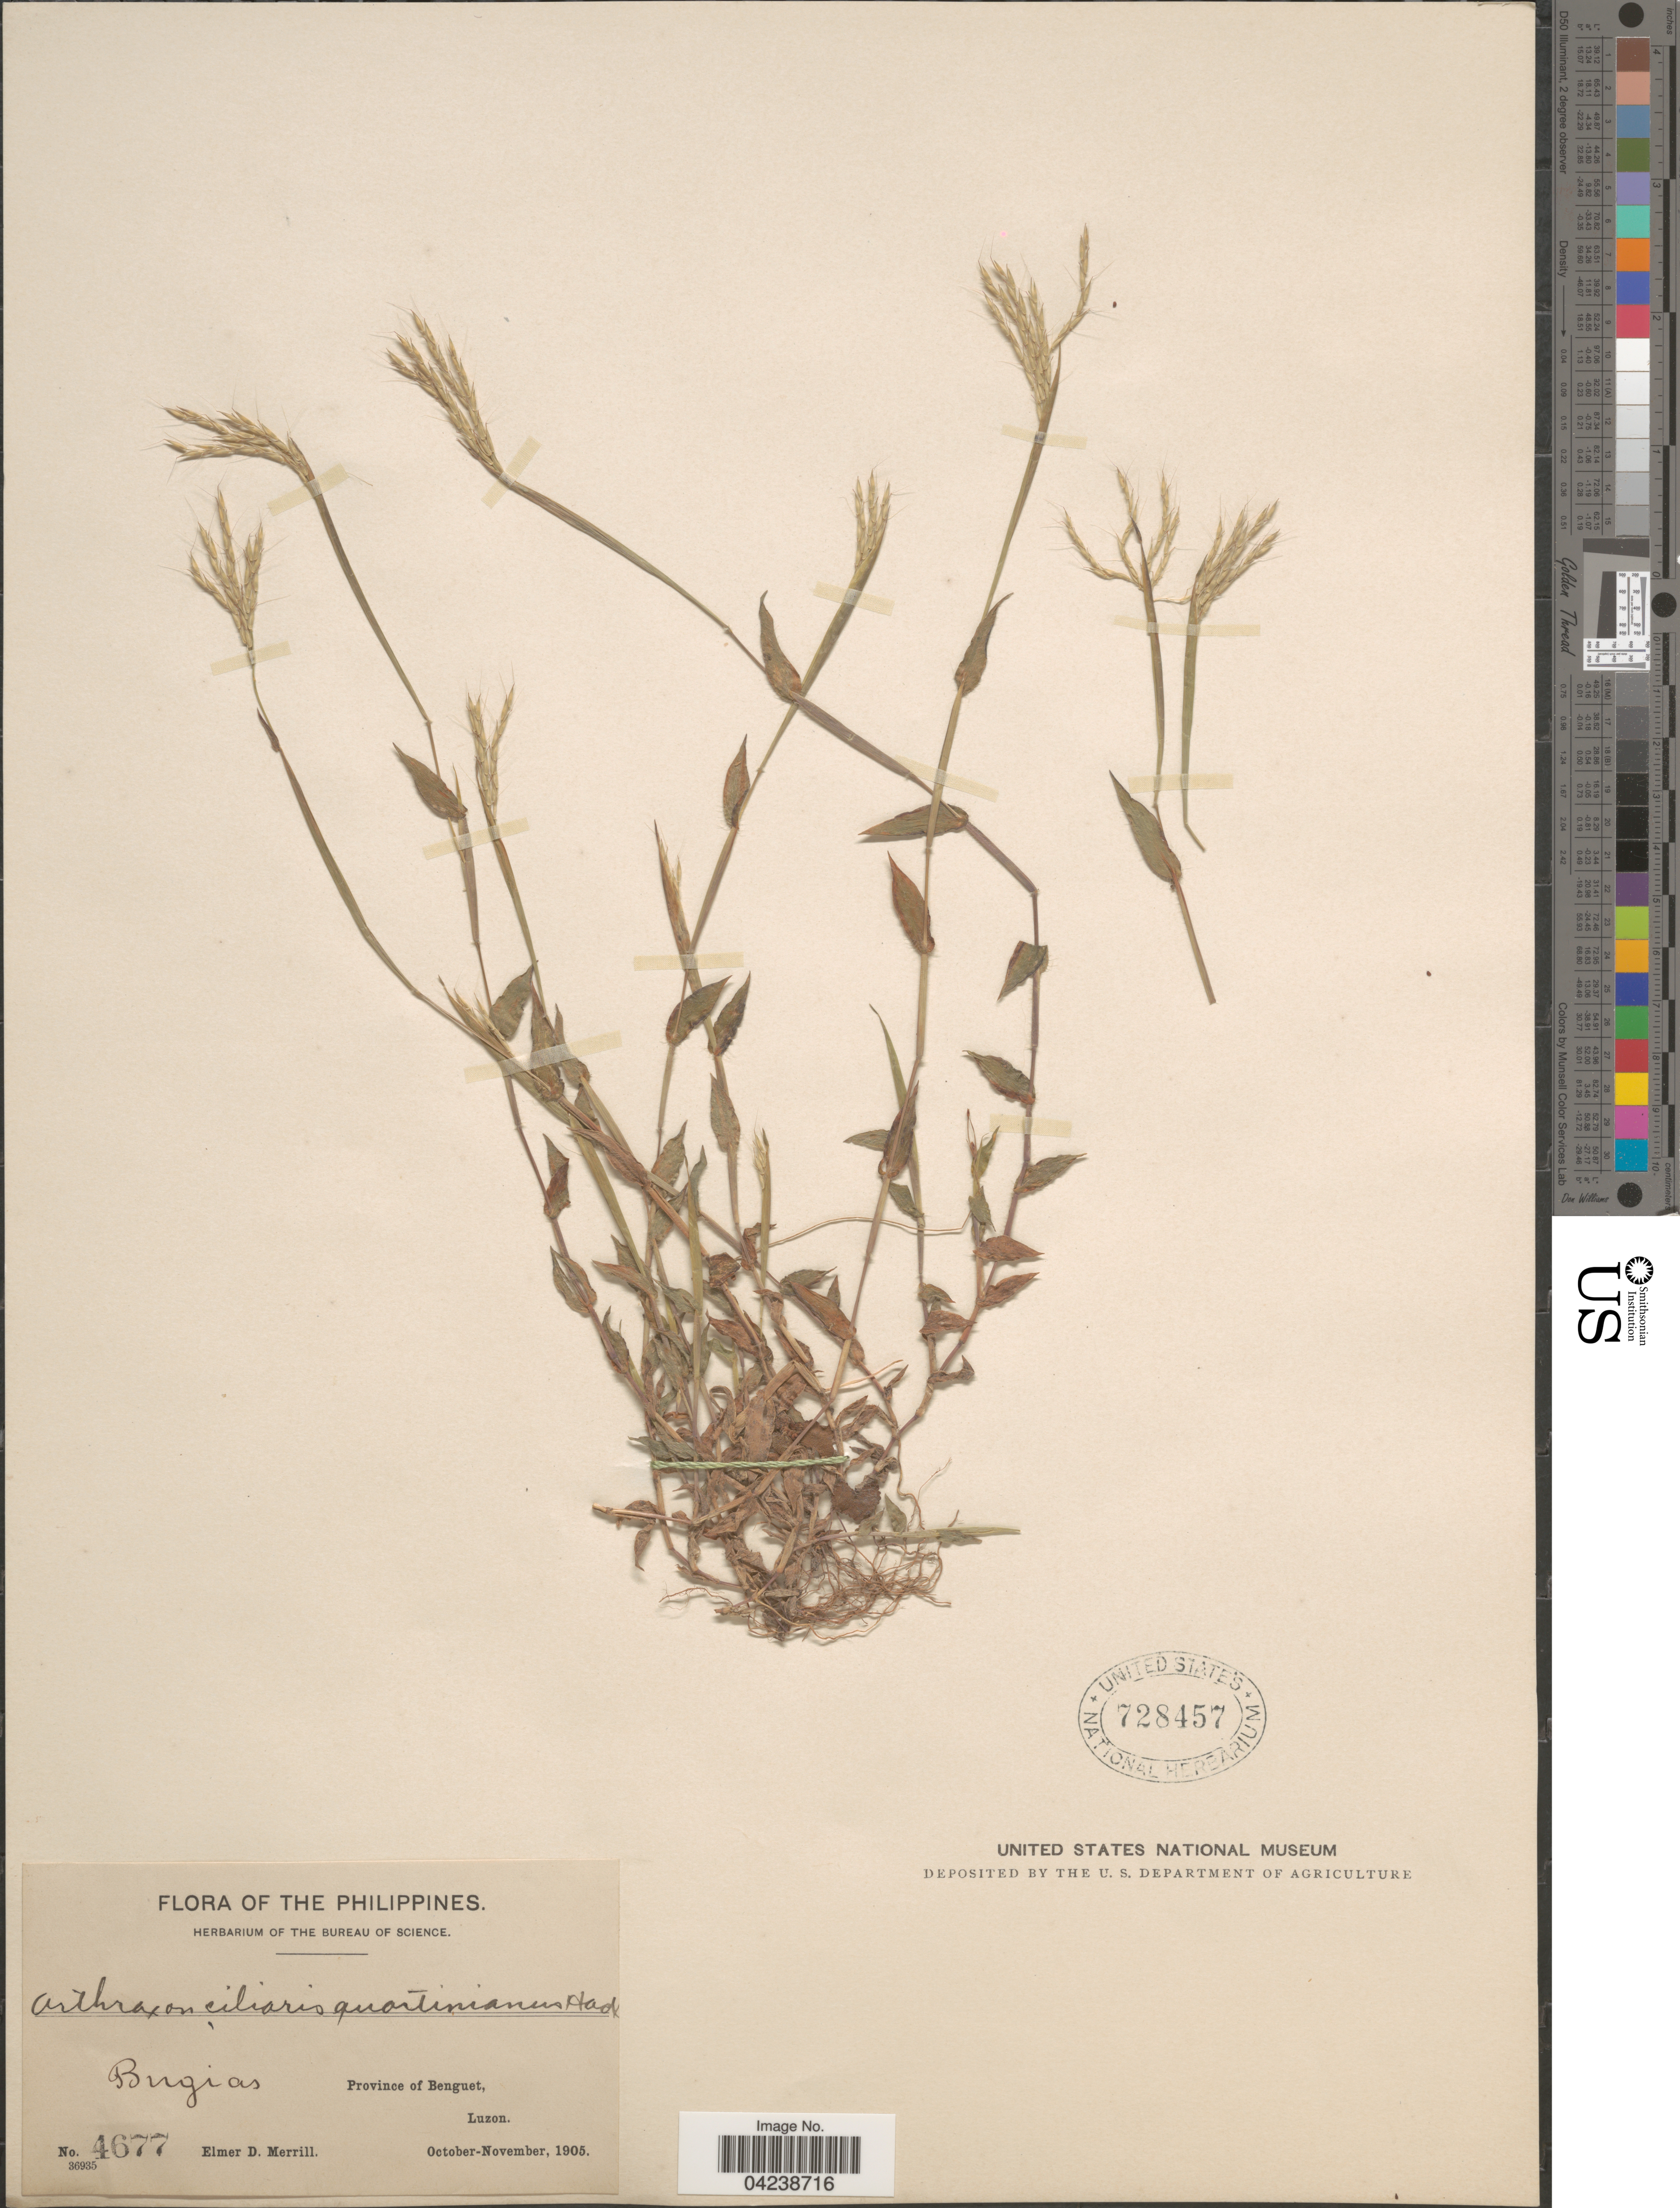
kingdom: Plantae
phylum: Tracheophyta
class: Liliopsida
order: Poales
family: Poaceae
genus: Arthraxon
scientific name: Arthraxon hispidus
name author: (Thunb.) Makino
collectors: E. D. Merrill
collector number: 4677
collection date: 1905-10/1905-11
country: Philippines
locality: Bugias. Province of Benguet, Luzon.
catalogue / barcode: US 728457